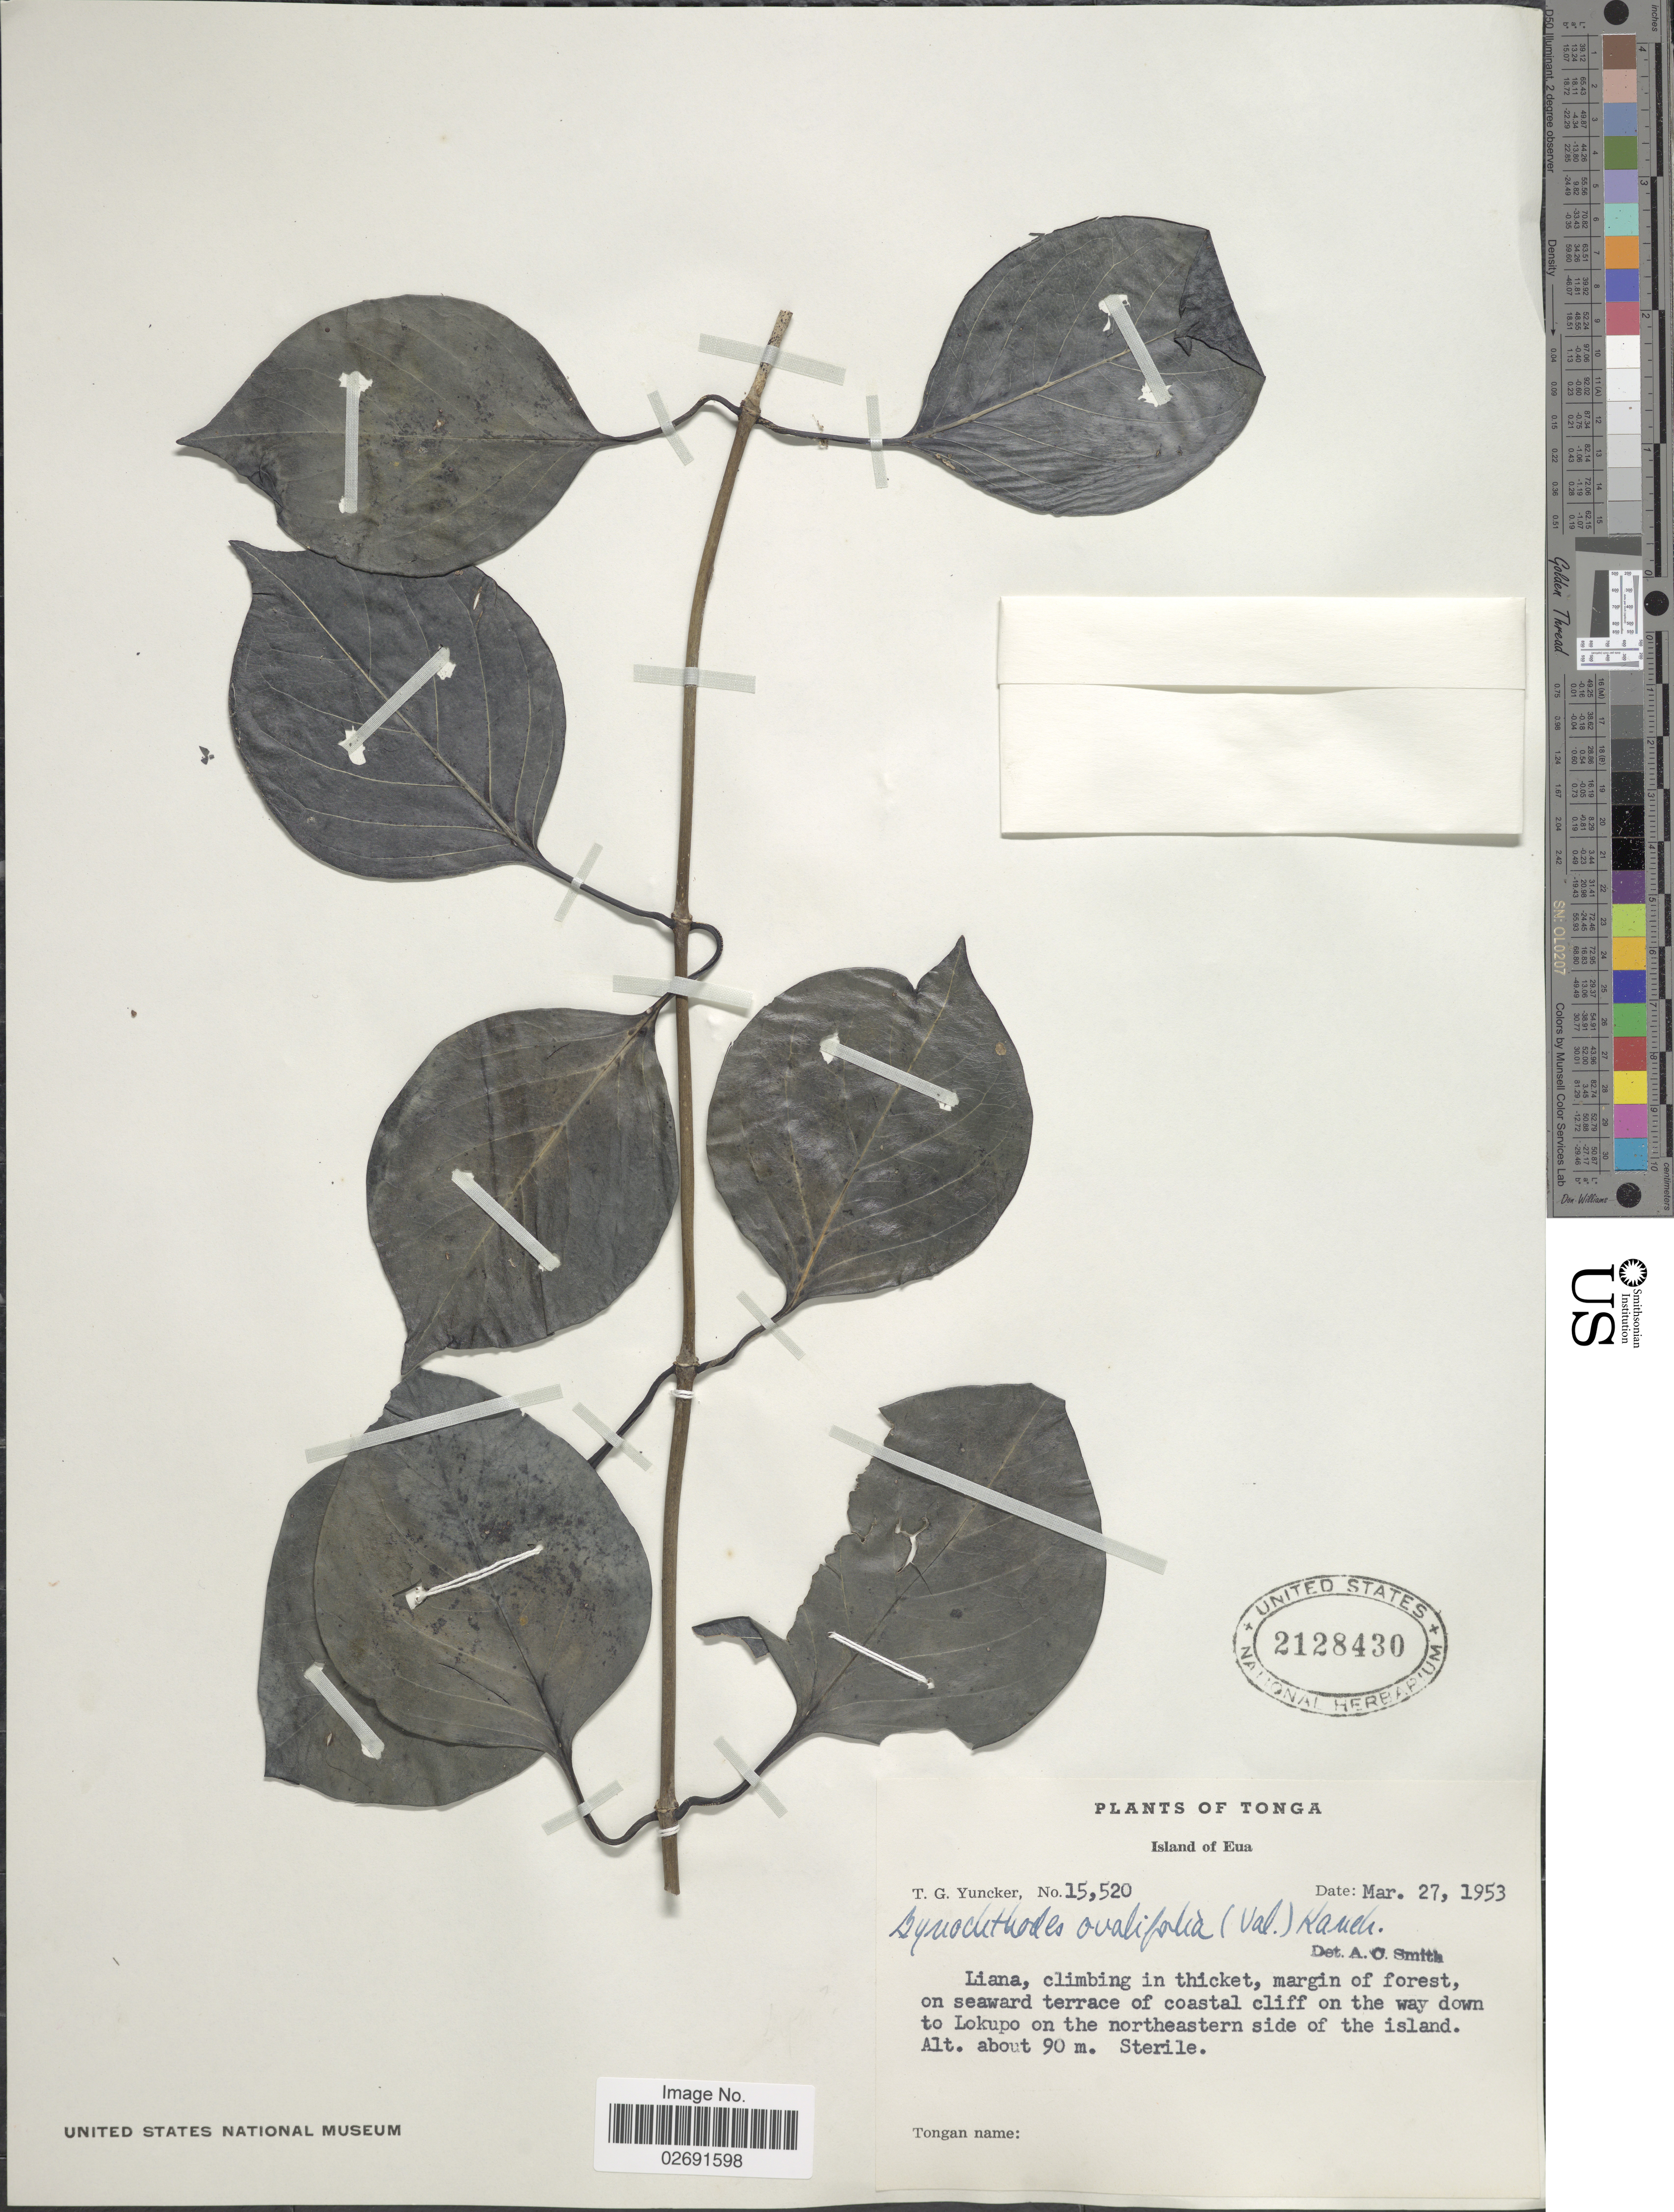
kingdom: Plantae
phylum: Tracheophyta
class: Magnoliopsida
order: Gentianales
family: Rubiaceae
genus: Gynochthodes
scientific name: Gynochthodes epiphytica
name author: (Rech. f.) A.C. Sm. & S.P. Darwin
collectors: T. G. Yuncker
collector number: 15520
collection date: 1953-03-27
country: Tonga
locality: Island of Eua, margin of forest on seaward terrace of coastal cliff on the way down to Lokupo on the northeastern side of the island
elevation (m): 90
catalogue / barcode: US 2128430